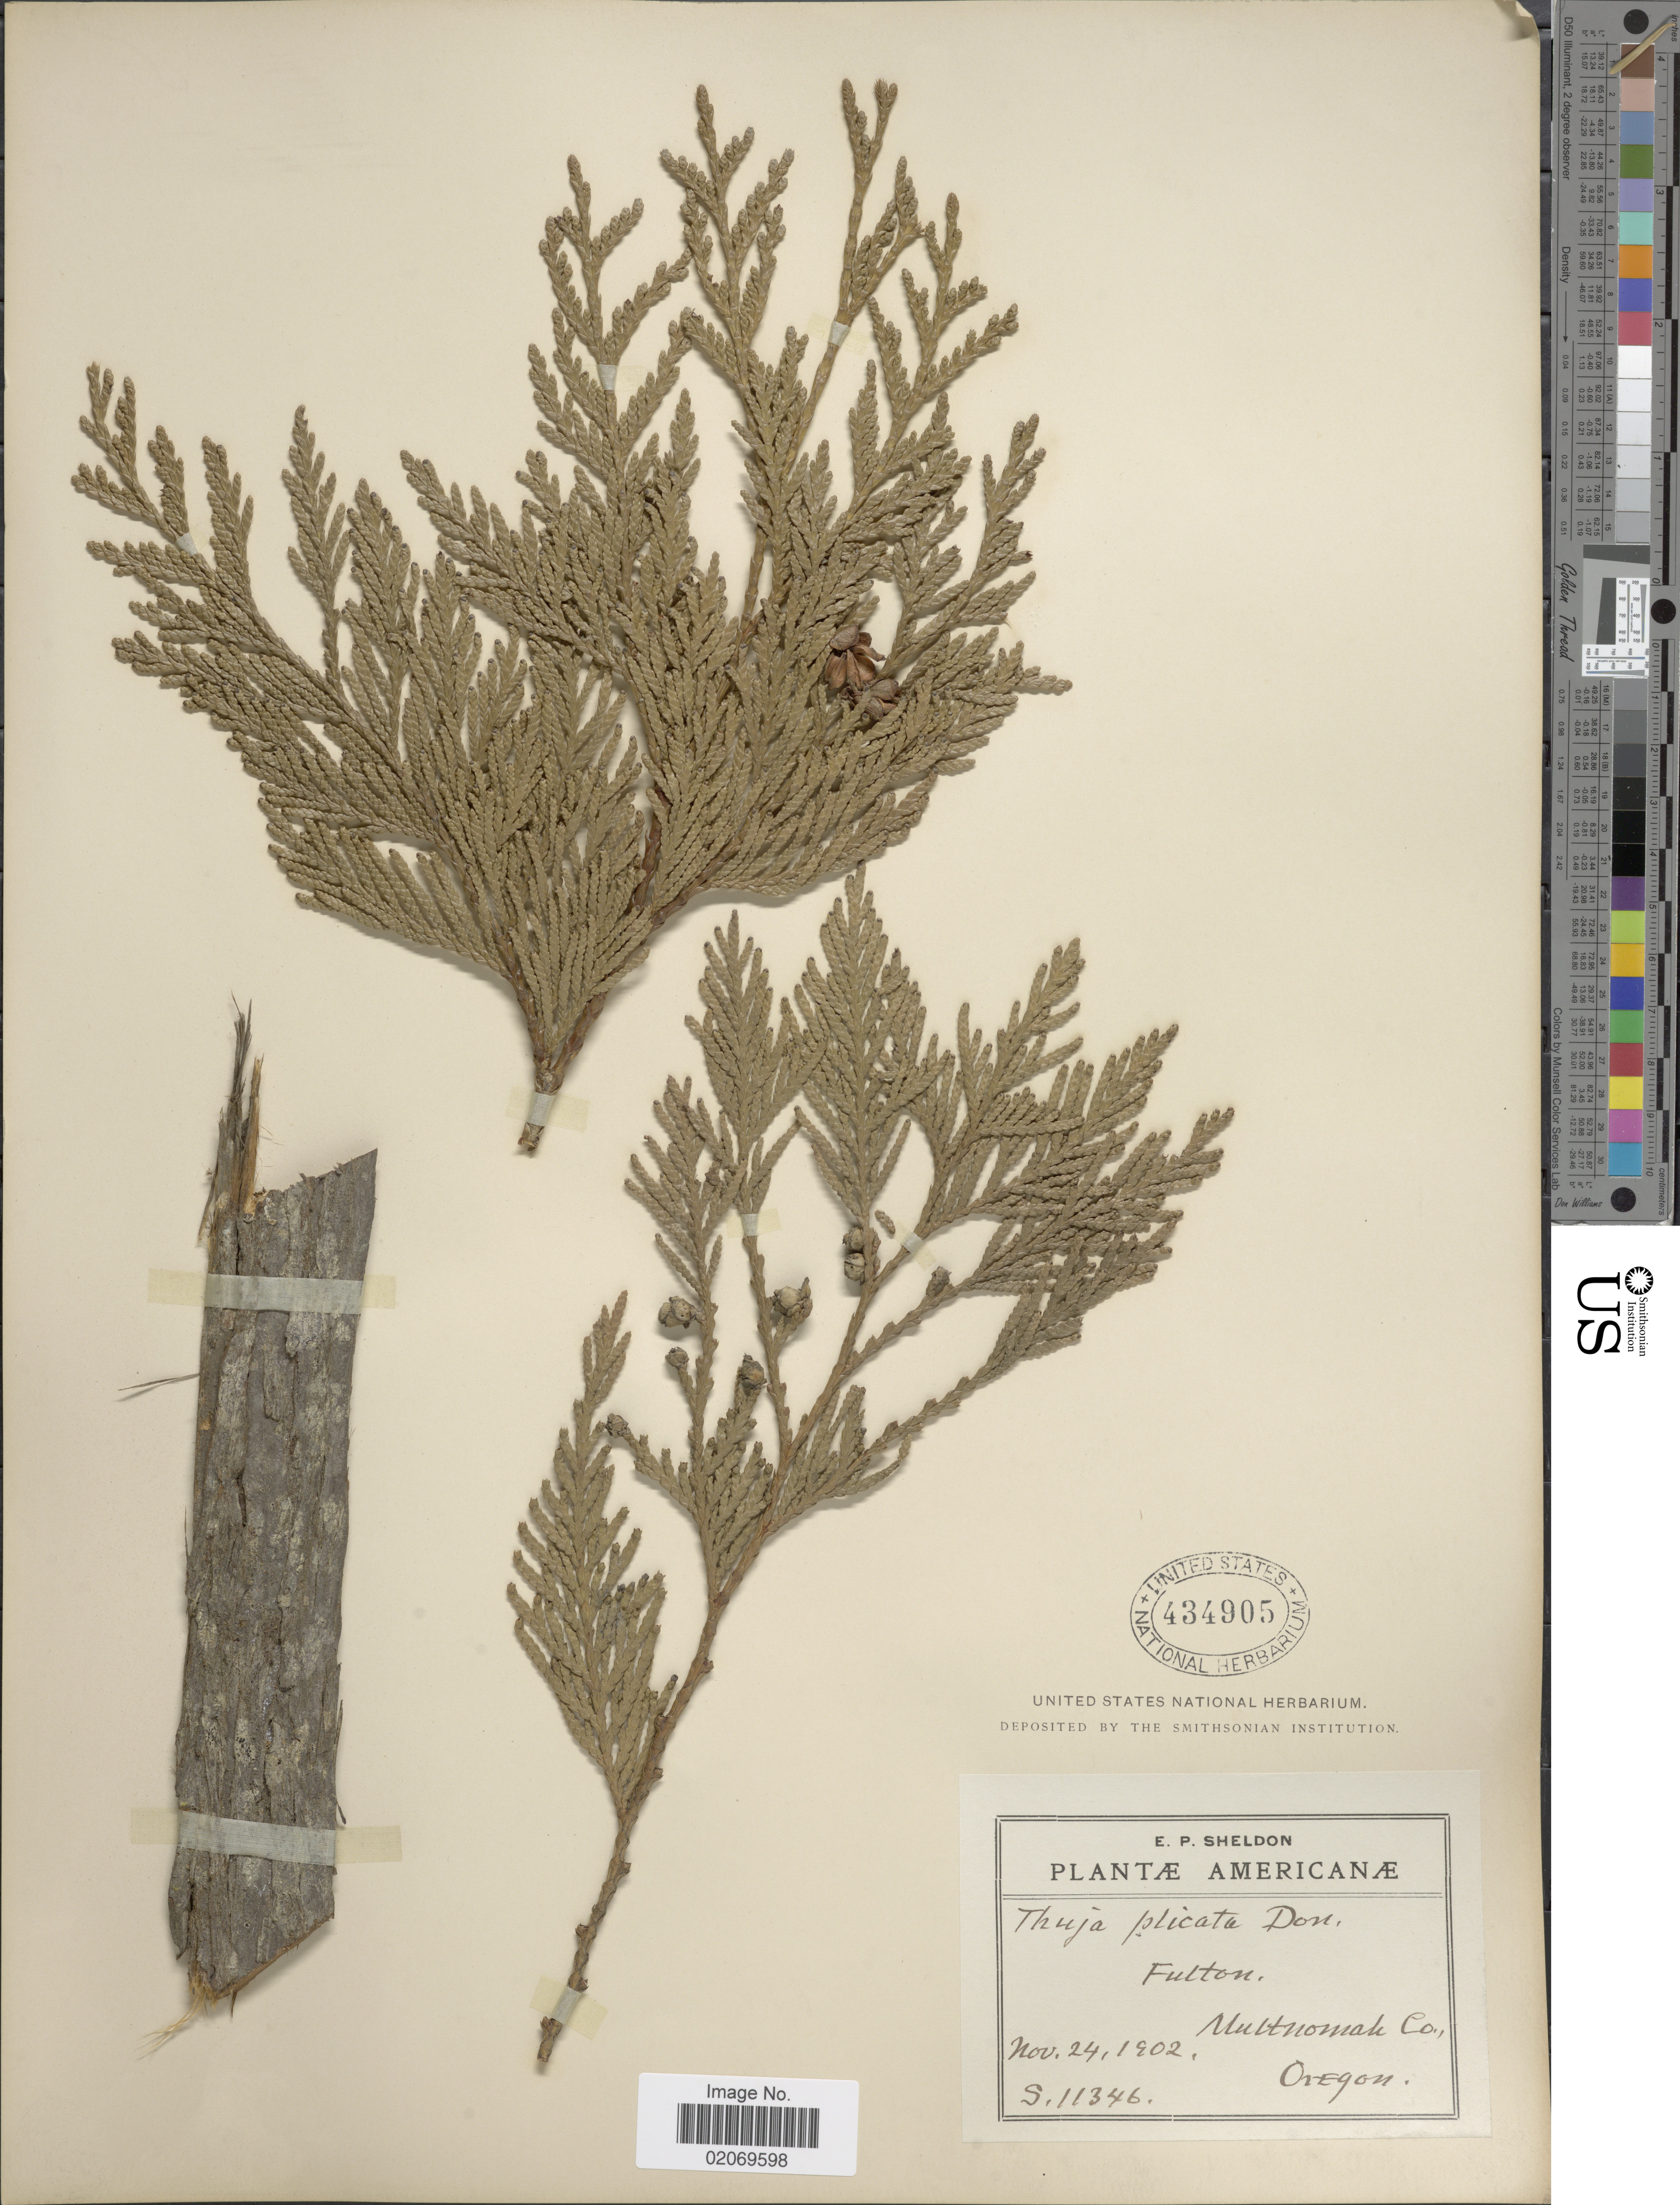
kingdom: Plantae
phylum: Tracheophyta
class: Pinopsida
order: Pinales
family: Cupressaceae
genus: Thuja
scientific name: Thuja plicata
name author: Donn & D. Don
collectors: E. P. Sheldon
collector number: S.11346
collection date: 1902-11-24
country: United States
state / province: Oregon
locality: Fulton, Nultnomak Co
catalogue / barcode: US 434905